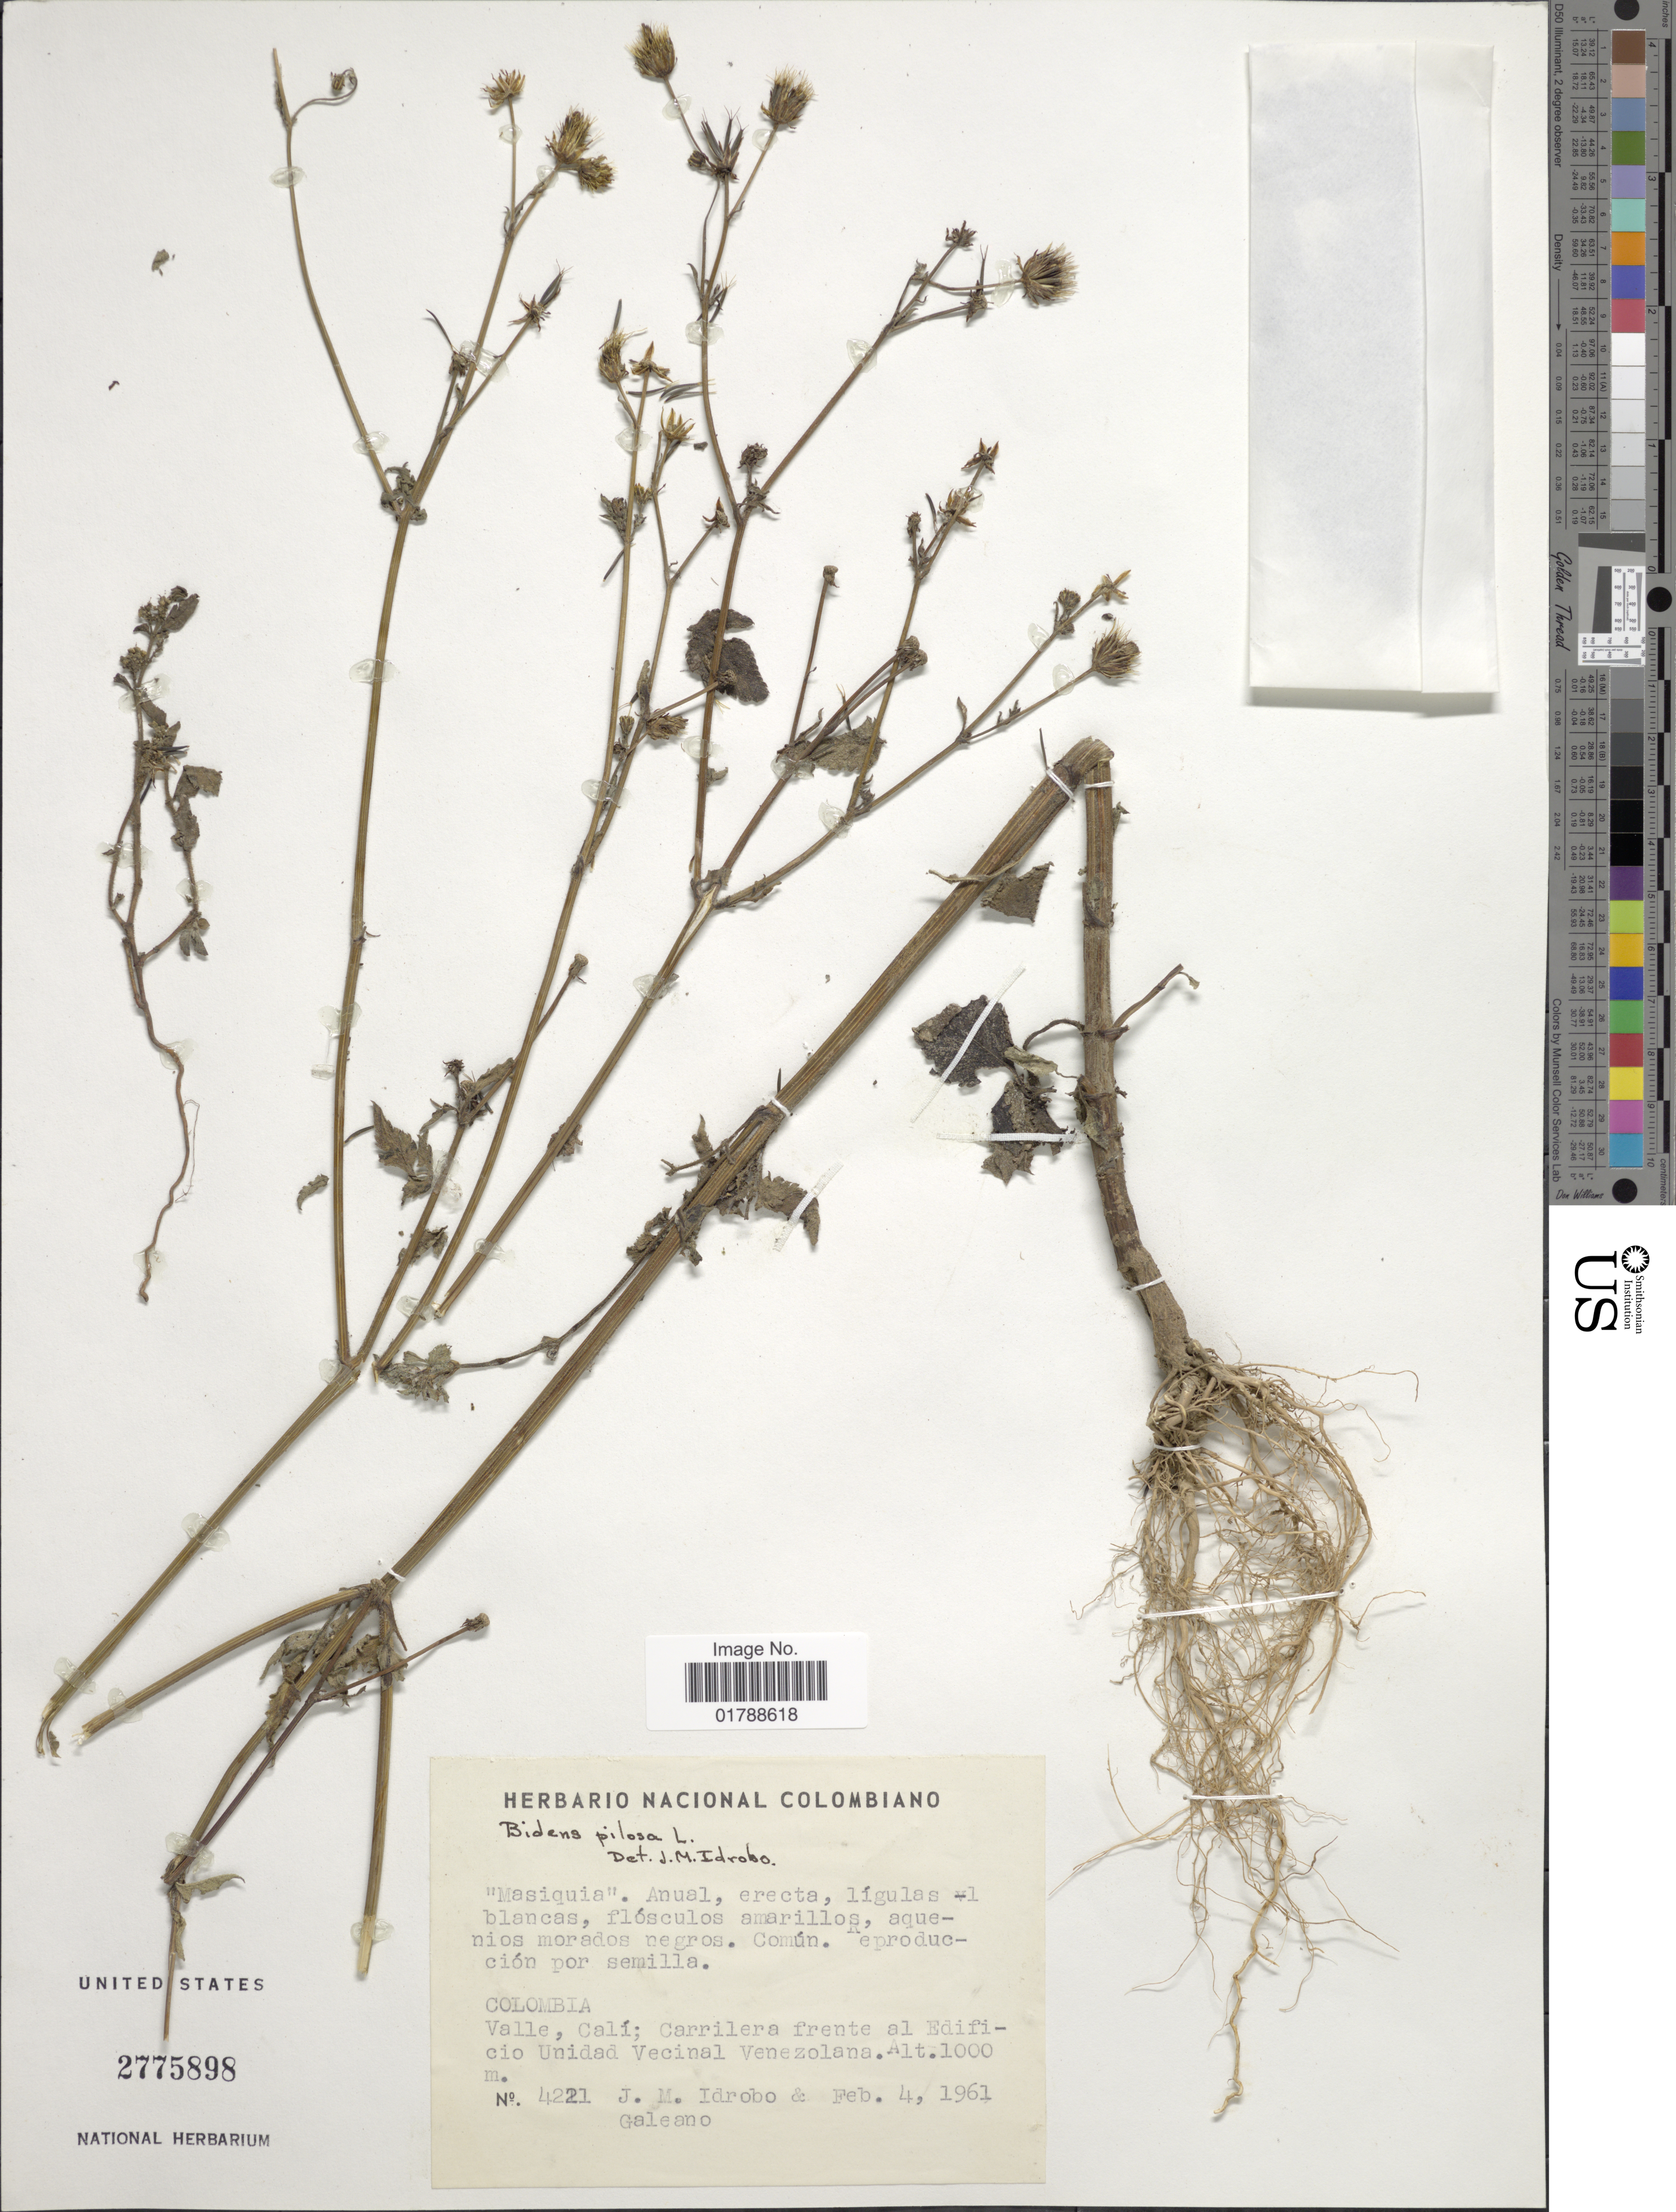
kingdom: Plantae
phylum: Tracheophyta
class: Magnoliopsida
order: Asterales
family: Asteraceae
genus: Bidens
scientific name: Bidens pilosa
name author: L.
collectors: J. M. Idrobo & -. Galeano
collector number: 4221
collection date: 1961-02-04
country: Colombia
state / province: Valle del Cauca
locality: Valle, Calí; Carrilera frente al Edificio Unidad Vecinal Venezolana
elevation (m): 1000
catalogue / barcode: US 2775898